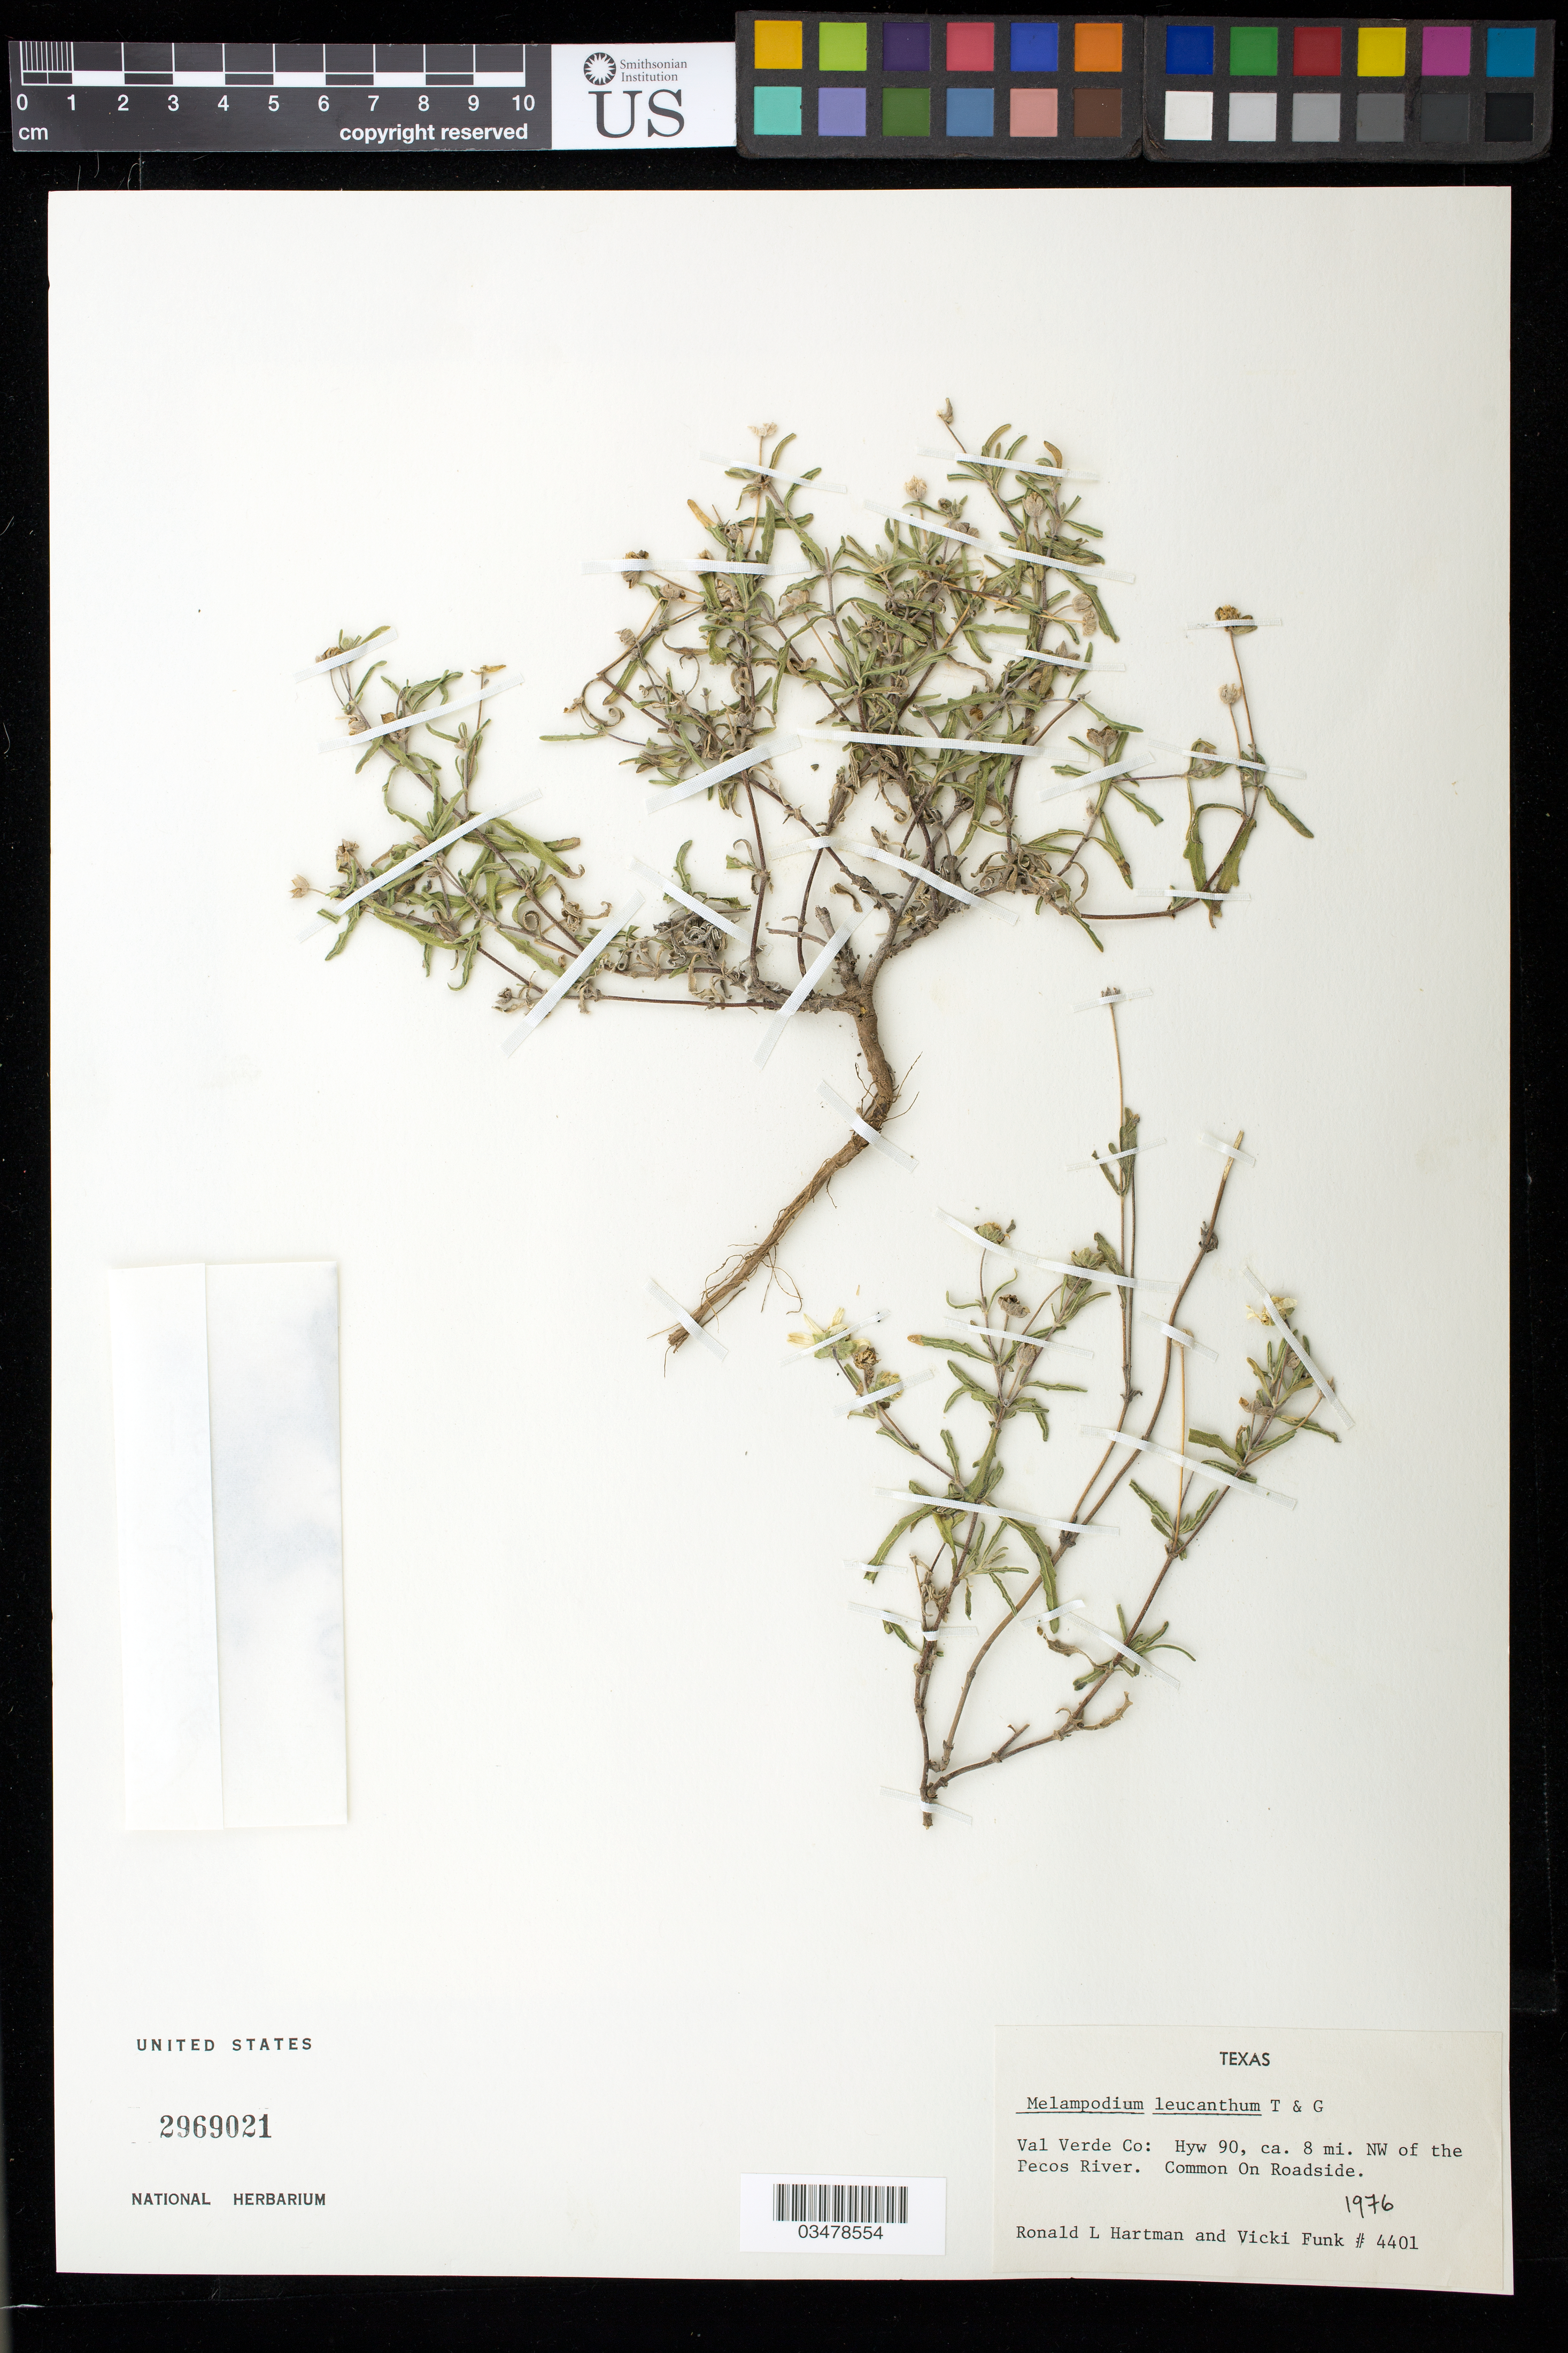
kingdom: Plantae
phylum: Tracheophyta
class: Magnoliopsida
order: Asterales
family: Asteraceae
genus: Melampodium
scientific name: Melampodium leucanthum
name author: Torr. & A. Gray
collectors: R. L. Hartman, V. Funk & F. Chiang C.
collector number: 4401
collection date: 1976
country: United States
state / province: Texas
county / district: Val Verde Co.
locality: Hwy 90, ca. 8 mi NW of the Pecos River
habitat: Common on roadside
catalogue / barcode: US 2969021